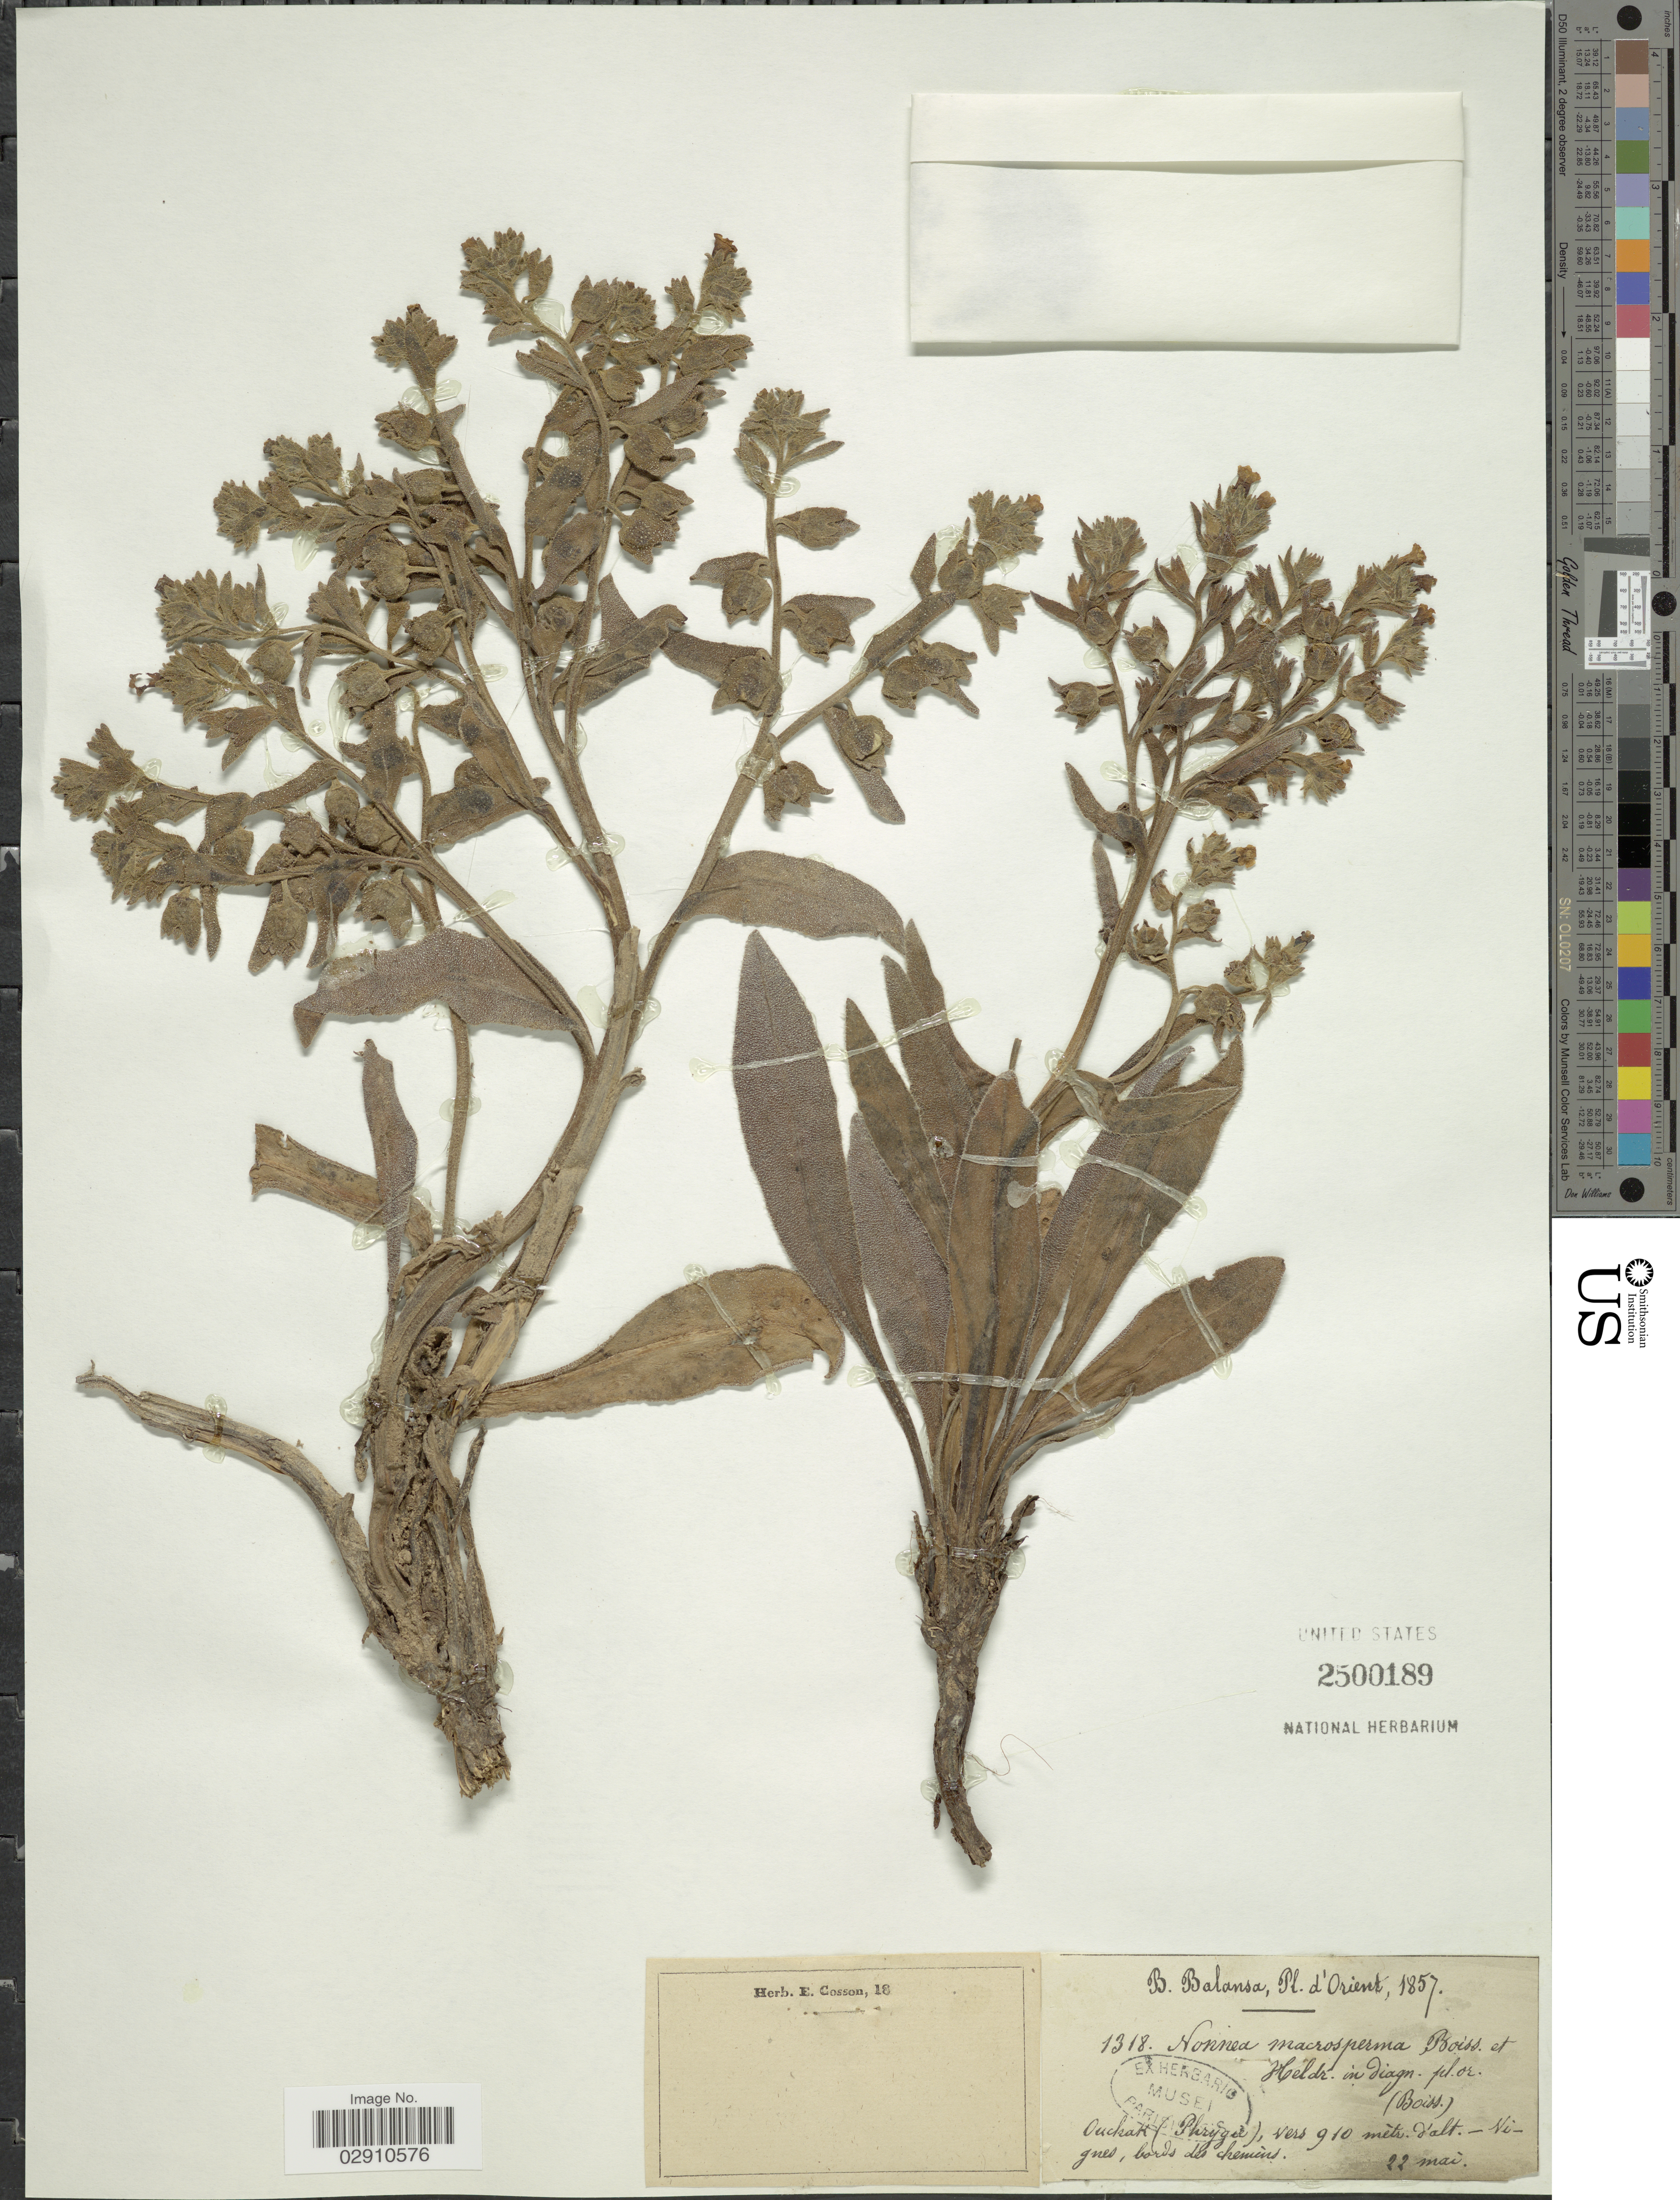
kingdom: Plantae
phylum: Tracheophyta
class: Magnoliopsida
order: Boraginales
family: Boraginaceae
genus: Nonea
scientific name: Nonea macrosperma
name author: Boiss. & Heldr.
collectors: B. Balansa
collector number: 1318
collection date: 1857-05-22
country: Turkey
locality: D'Orient. Ouckak (Phrygie), Vignes, bords des chemins.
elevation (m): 910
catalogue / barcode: US 2500189